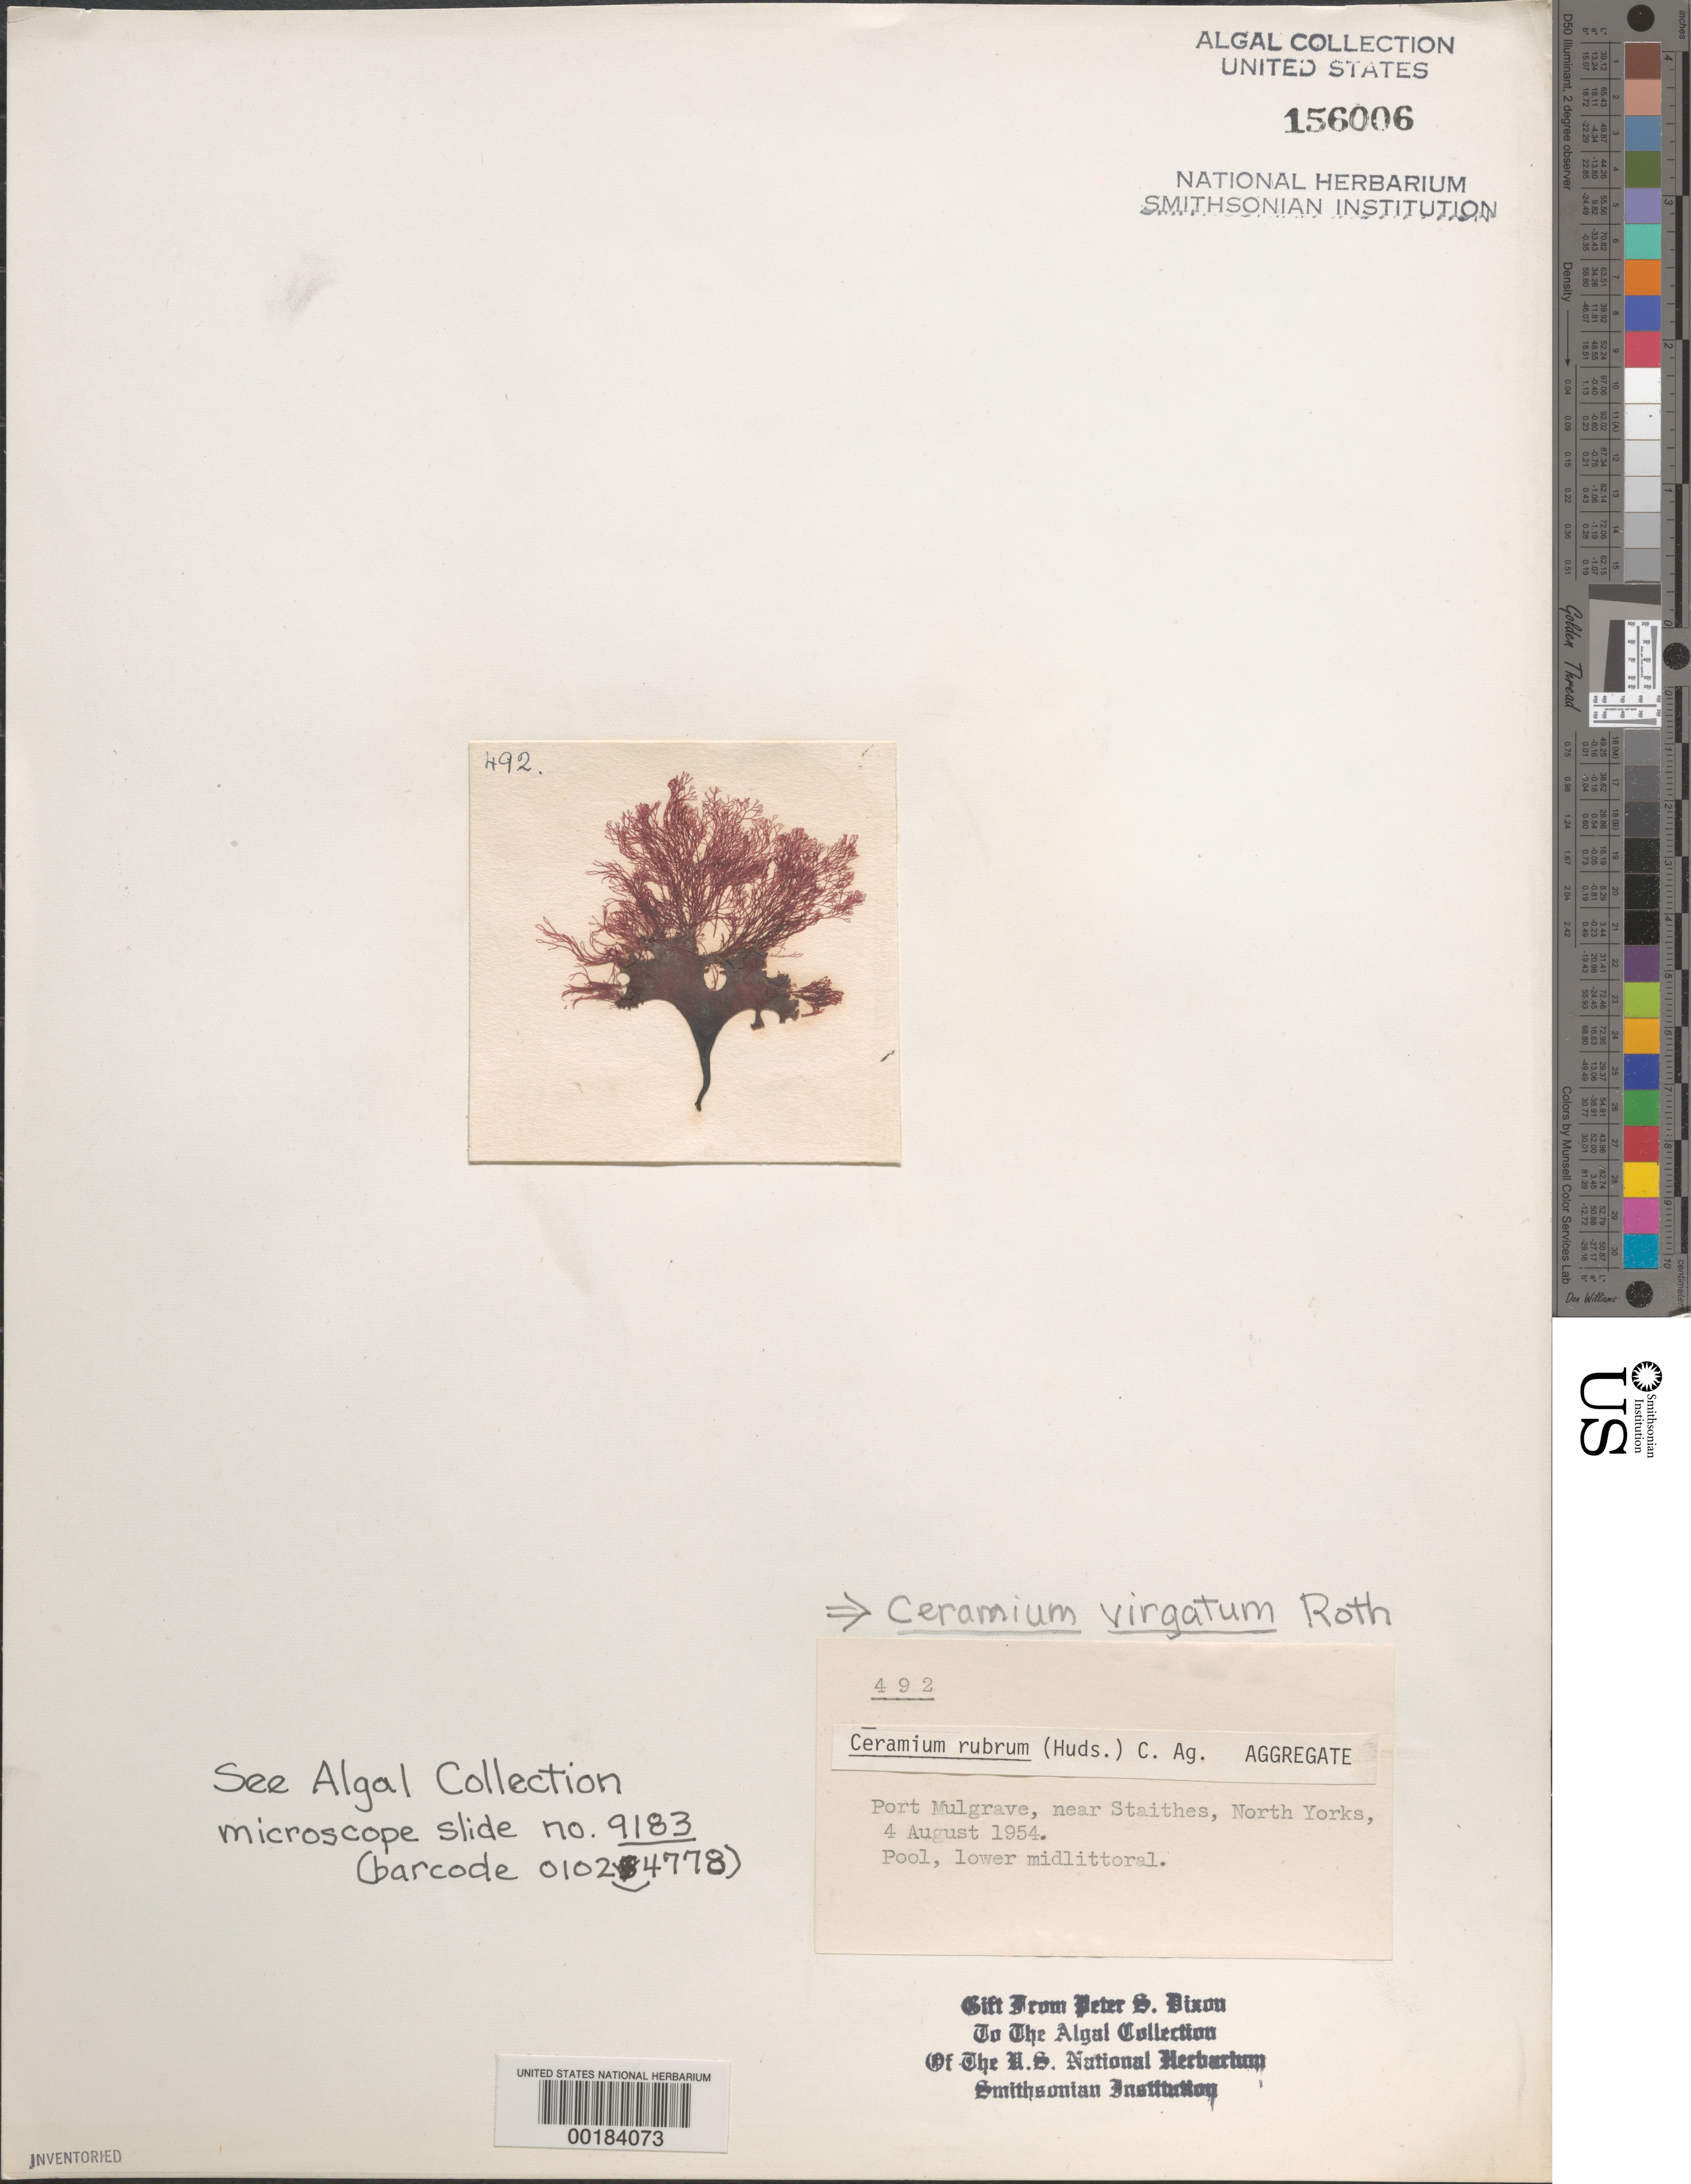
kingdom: Plantae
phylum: Rhodophyta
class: Florideophyceae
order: Ceramiales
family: Ceramiaceae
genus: Ceramium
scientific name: Ceramium virgatum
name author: Roth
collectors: P. S. Dixon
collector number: PSD 492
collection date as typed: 04 Aug 1954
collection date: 1954-08-04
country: United Kingdom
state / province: England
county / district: North Yorkshire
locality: Port Mulgrave, near Staithes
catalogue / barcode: US 156006